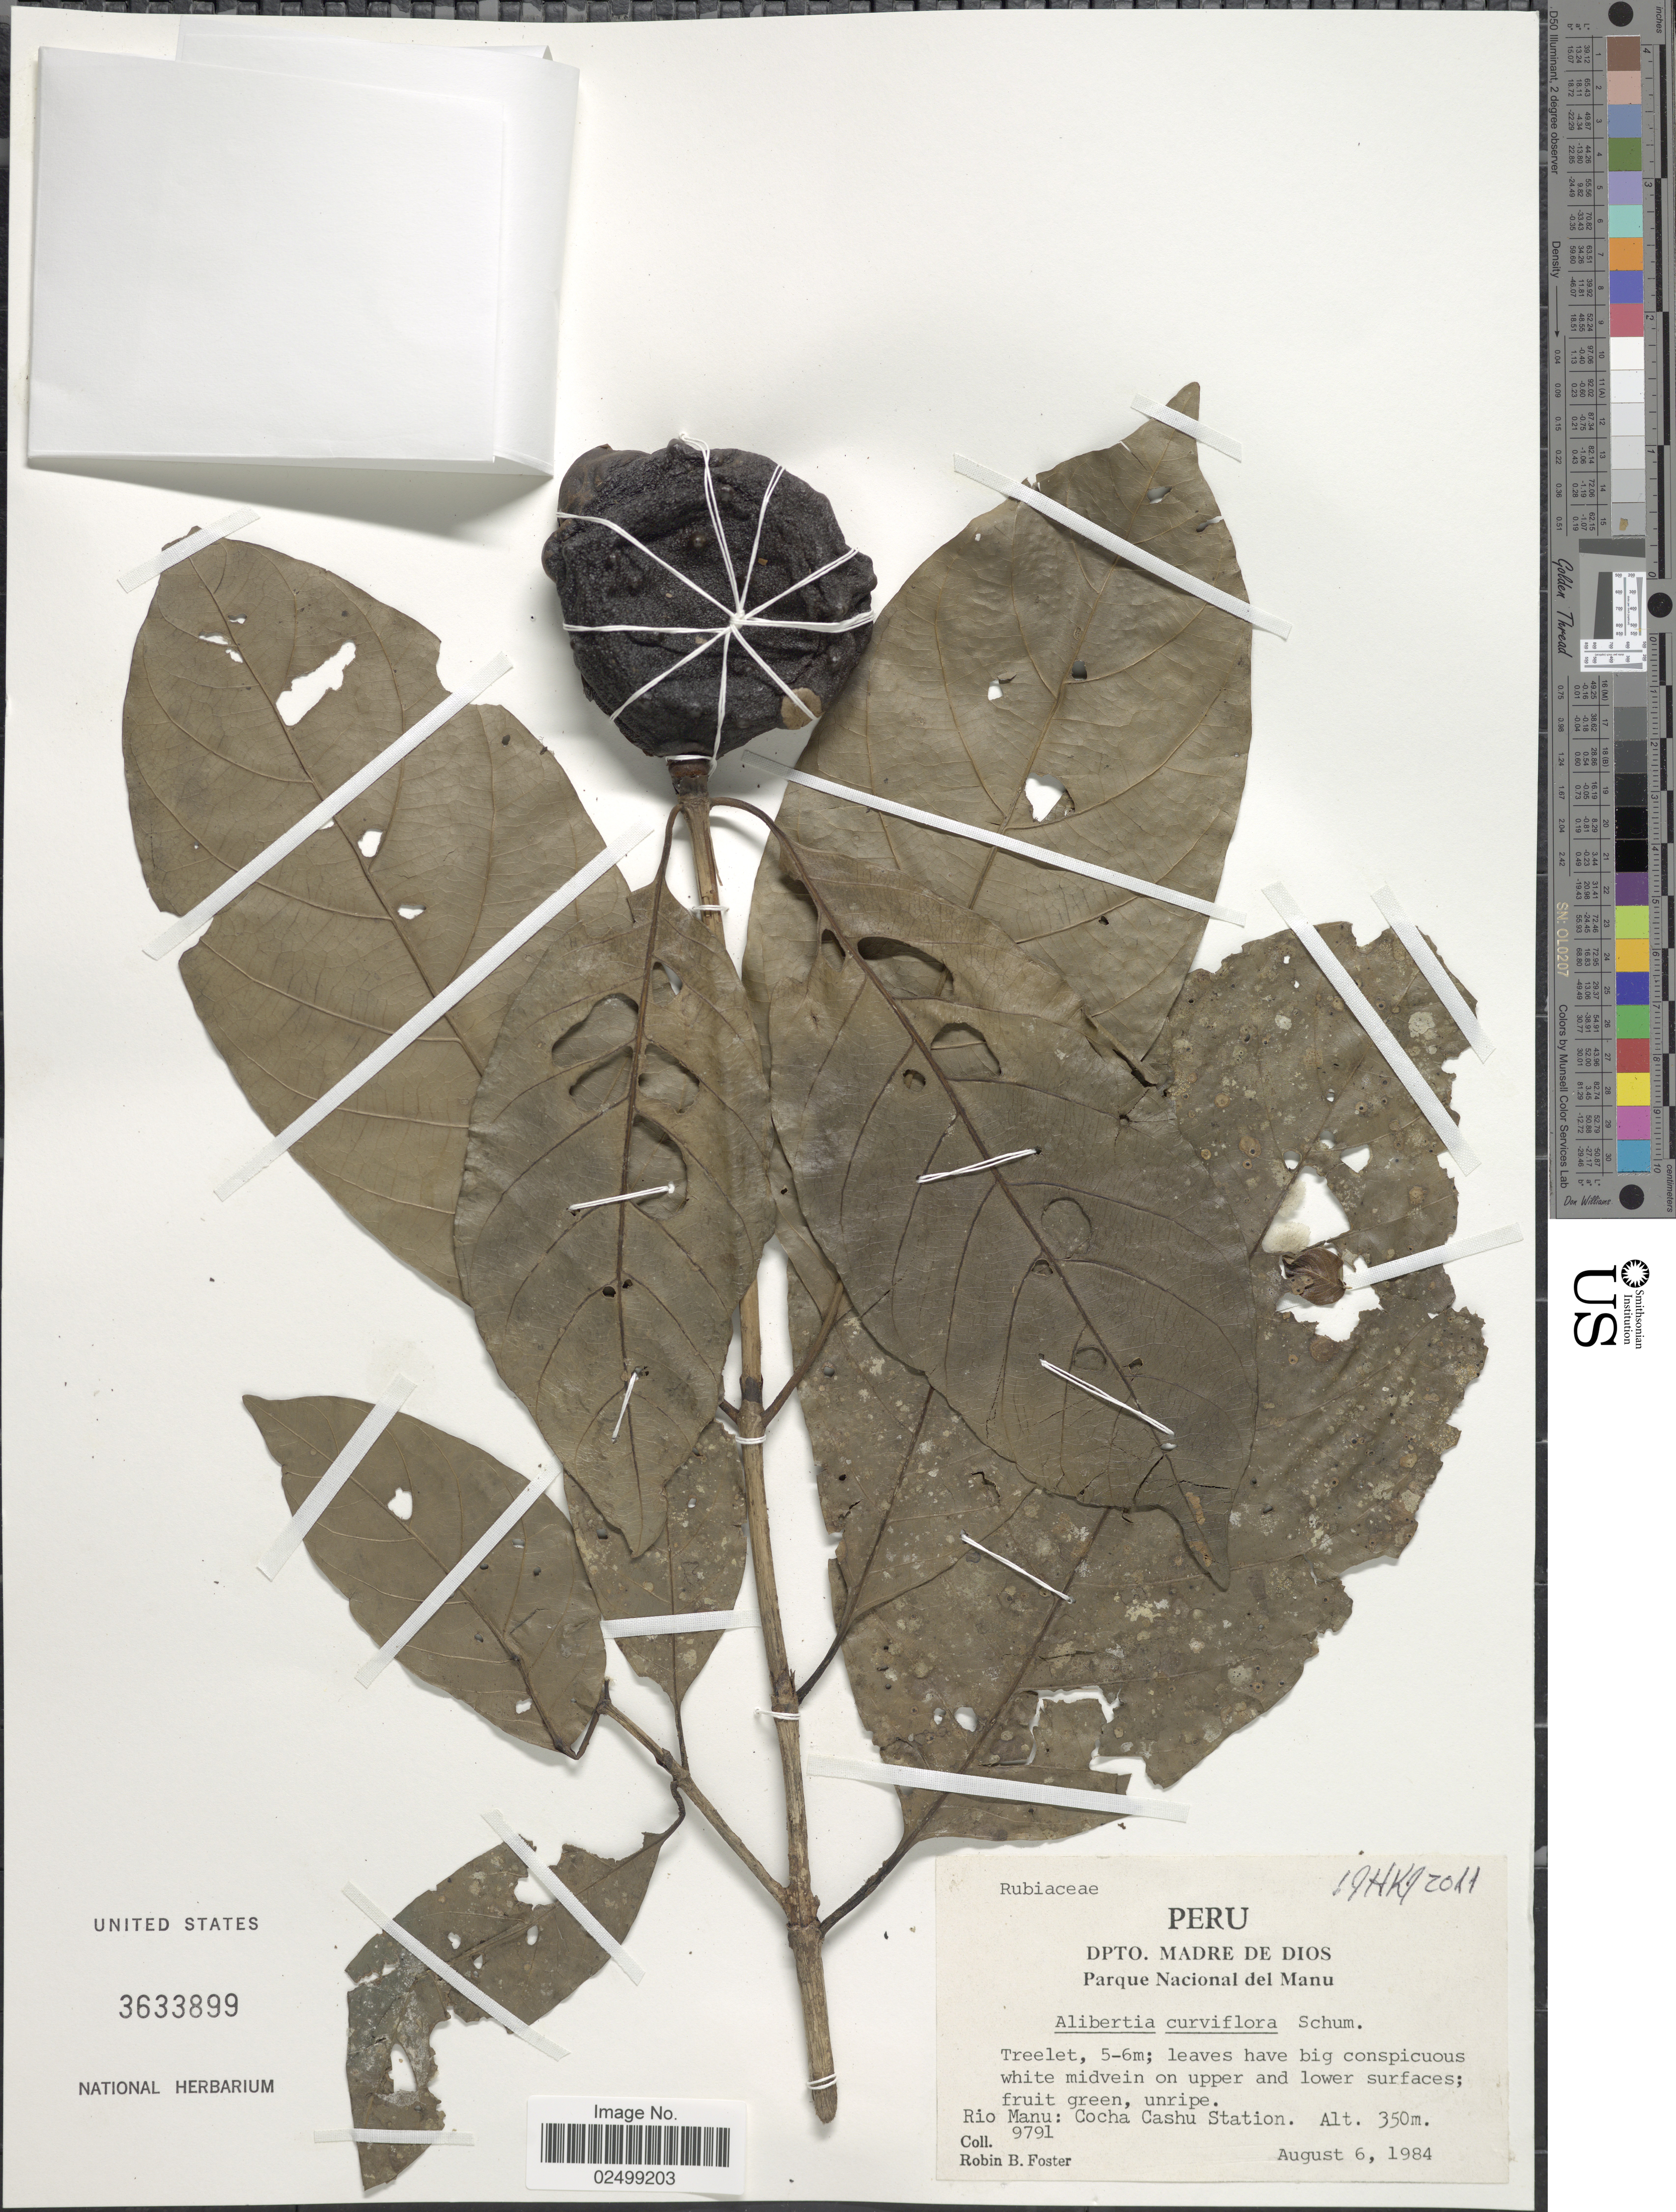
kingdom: Plantae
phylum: Tracheophyta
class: Magnoliopsida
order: Gentianales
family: Rubiaceae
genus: Alibertia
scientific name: Alibertia curviflora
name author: K. Schum.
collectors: R. B. Foster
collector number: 9791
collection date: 1984-08-06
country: Peru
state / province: Madre de Dios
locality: Dpto. Madre de Dios, Rio Manu: Cocha Cashu Station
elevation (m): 350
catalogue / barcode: US 3633899